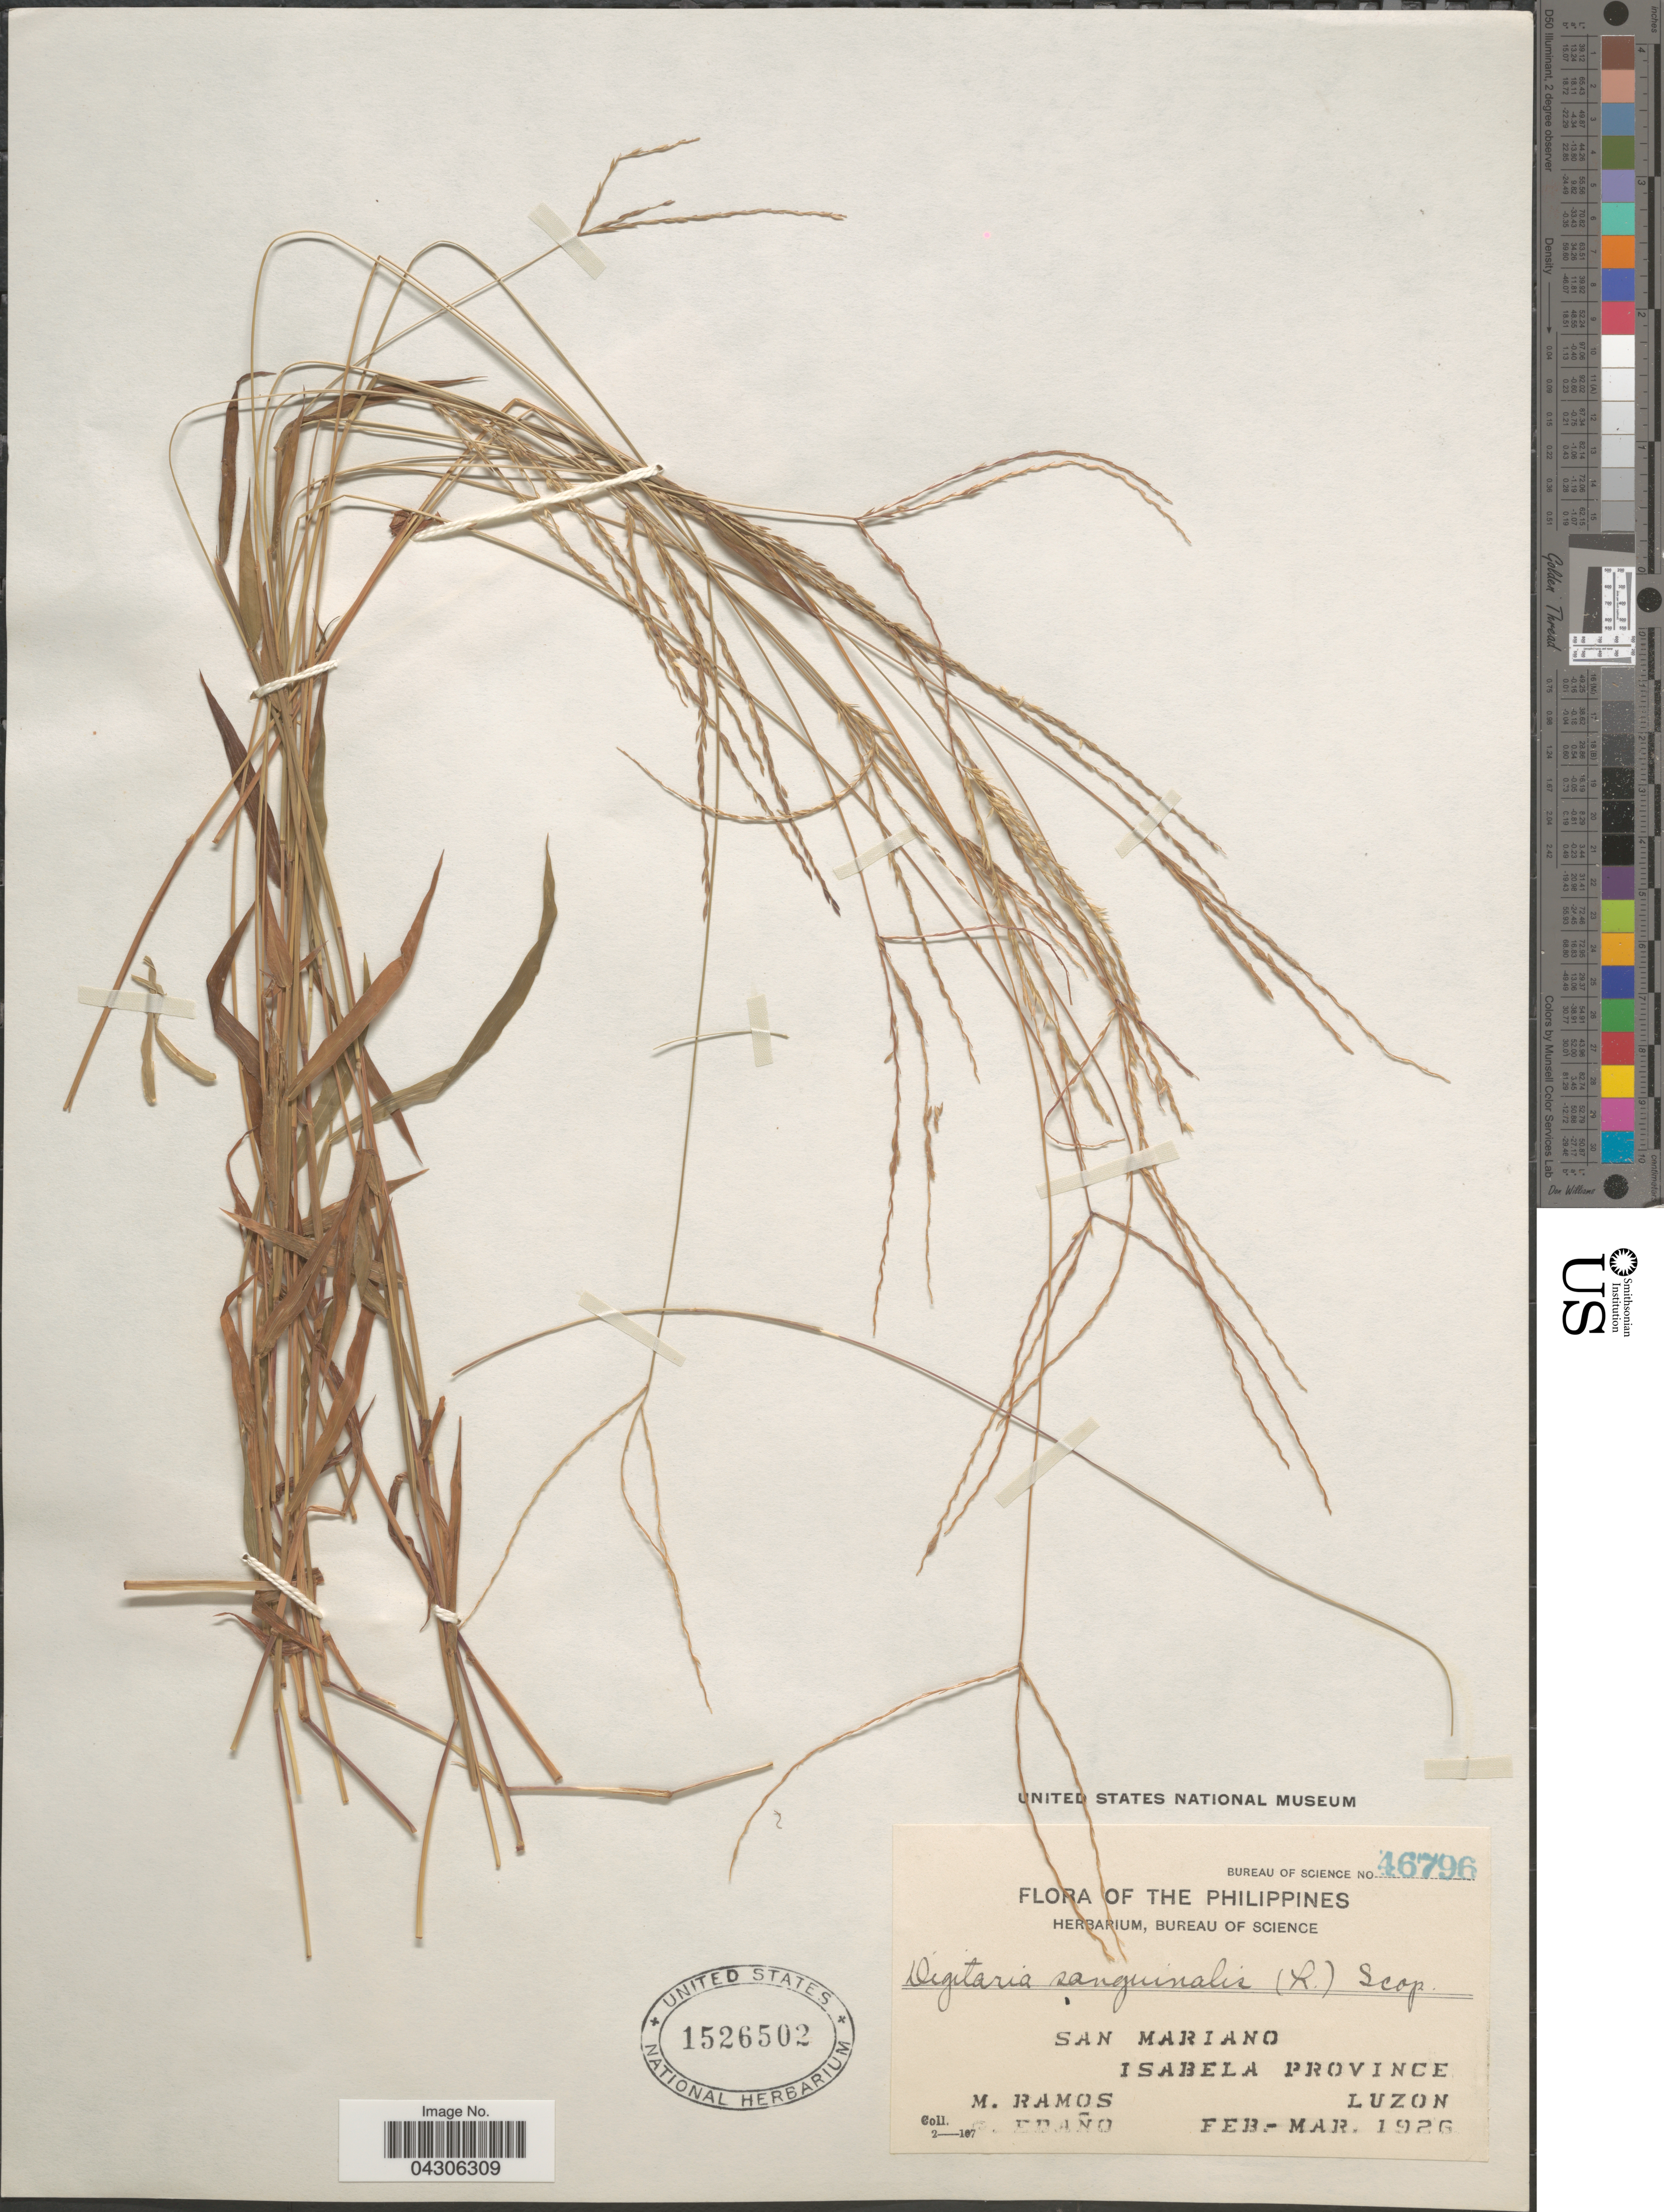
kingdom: Plantae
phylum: Tracheophyta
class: Liliopsida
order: Poales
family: Poaceae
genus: Digitaria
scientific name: Digitaria sp.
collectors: M. Ramos & G. Edaño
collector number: Bureau of Science 46796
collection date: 1926-02/1926-03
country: Philippines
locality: San Mariano. Isabela Province. Luzon.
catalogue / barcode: US 1526502